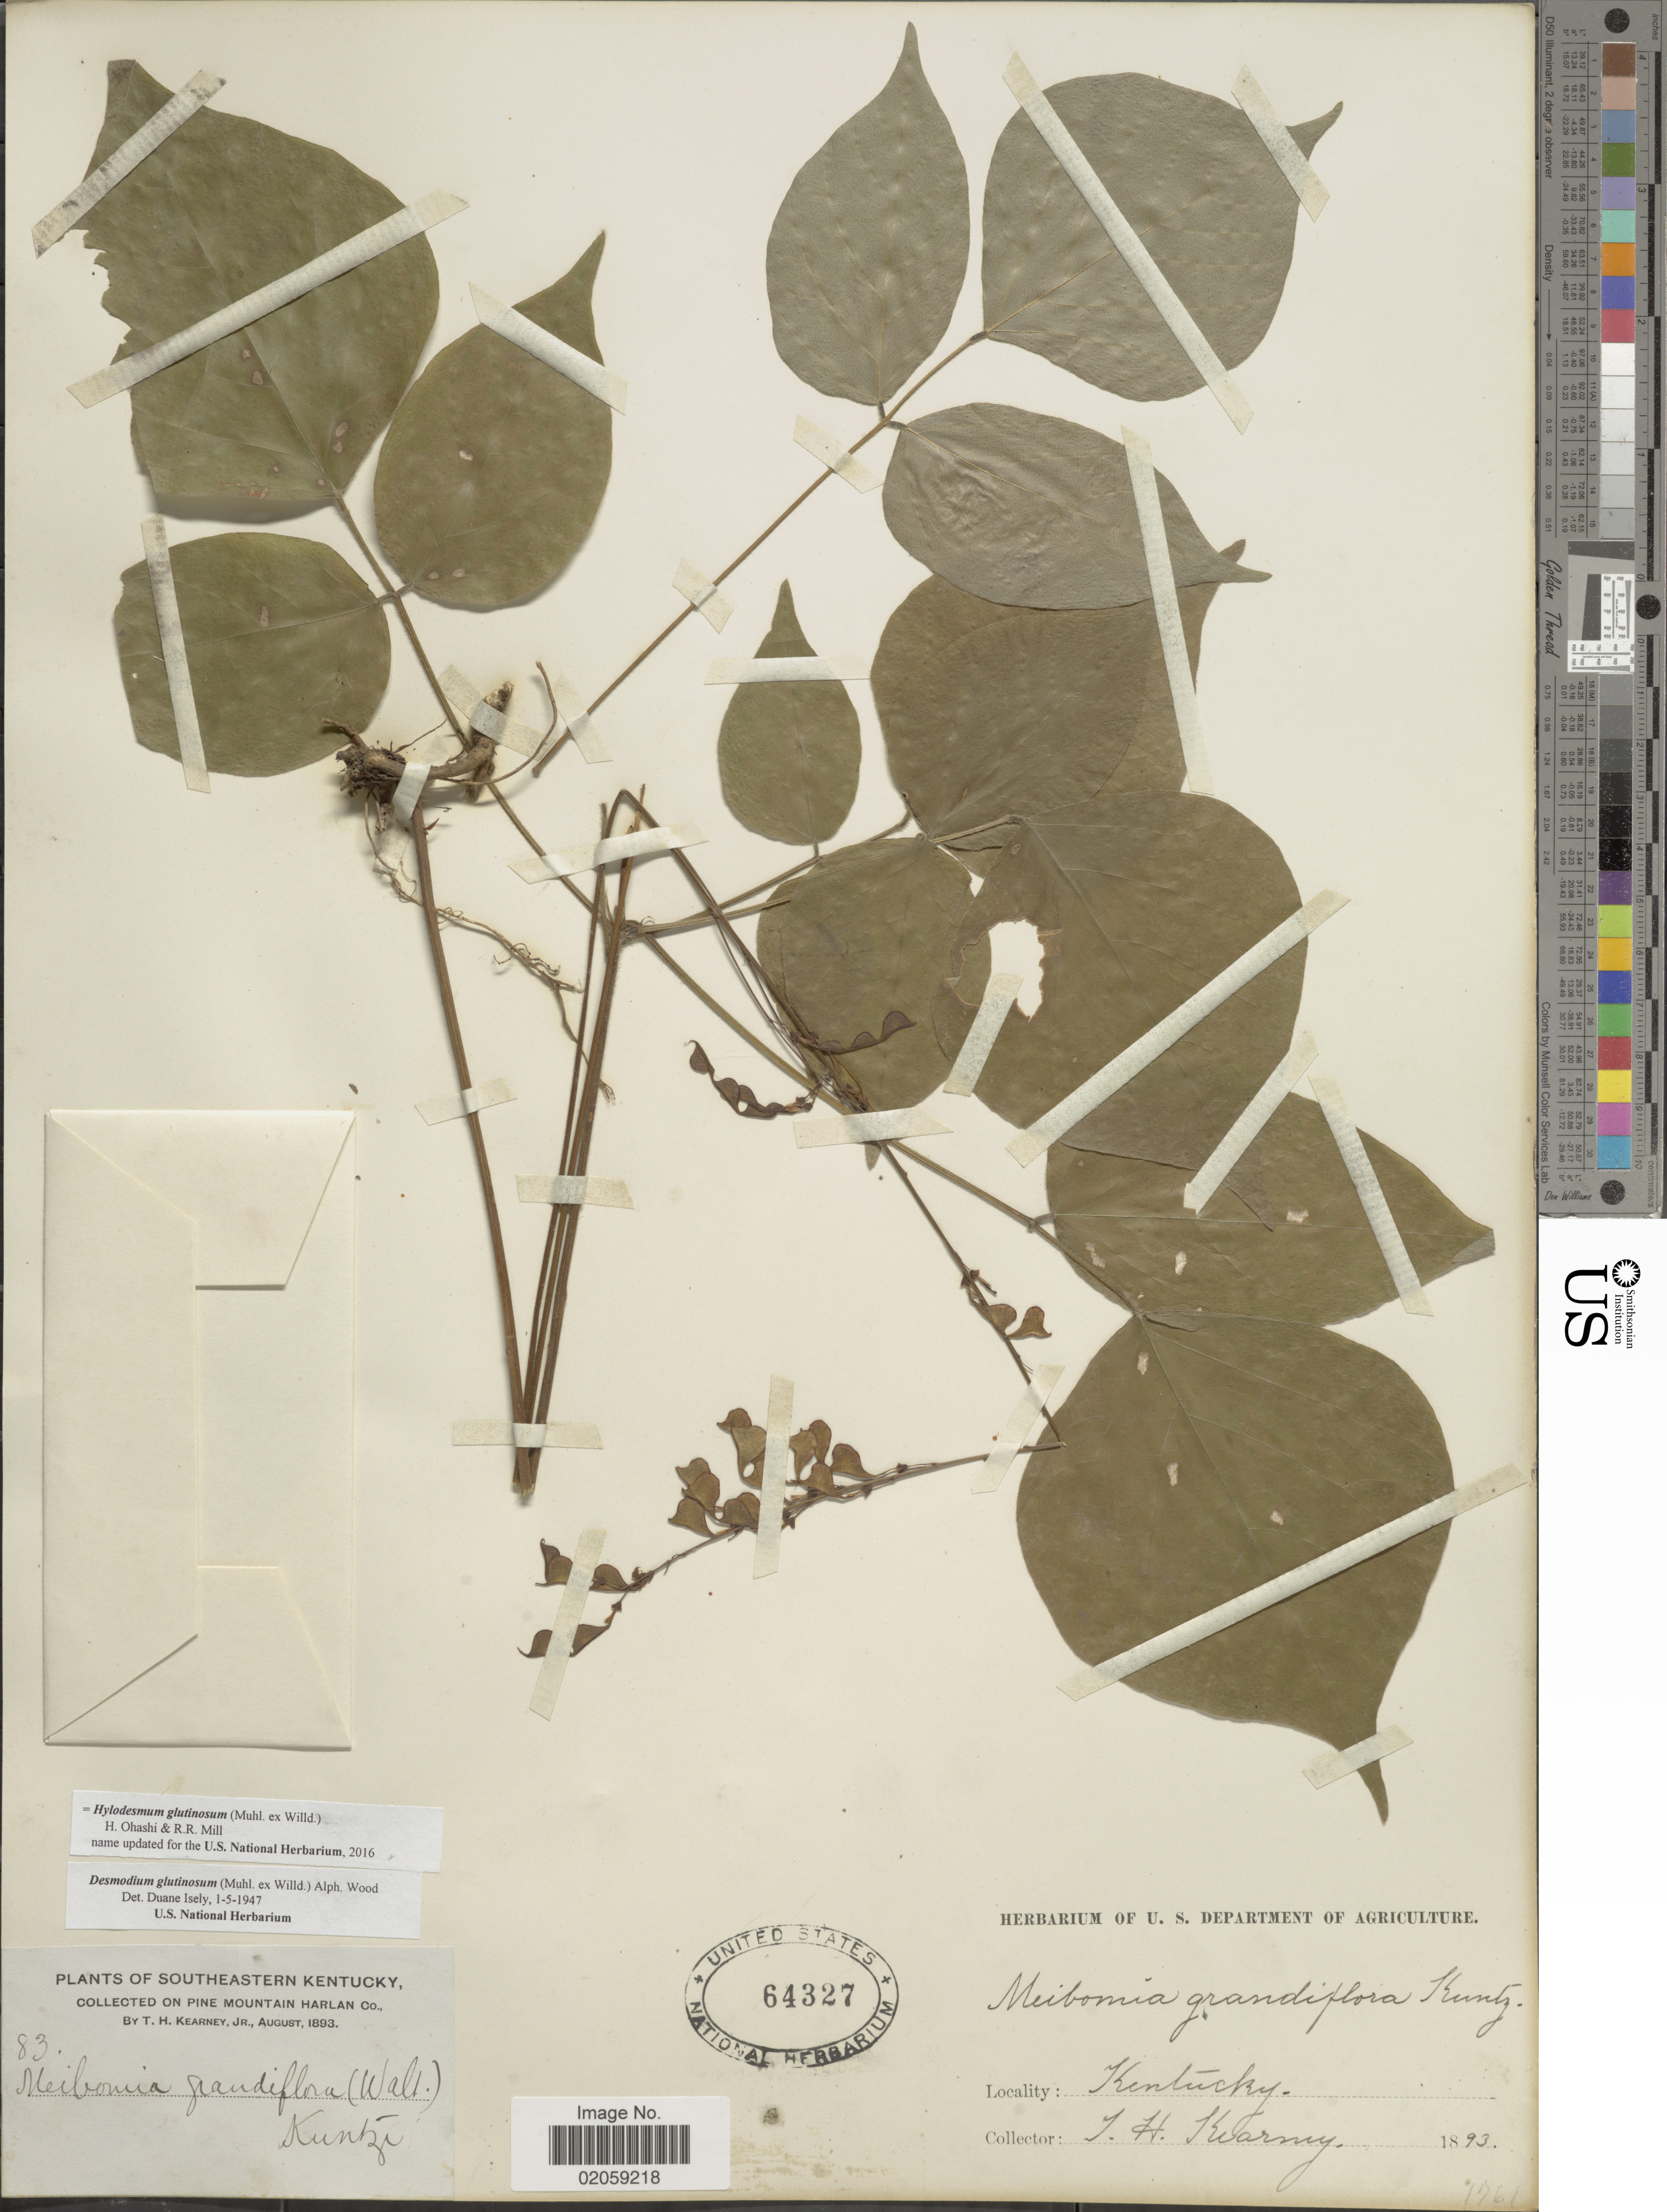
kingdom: Plantae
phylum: Tracheophyta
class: Magnoliopsida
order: Fabales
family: Fabaceae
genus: Hylodesmum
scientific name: Hylodesmum glutinosum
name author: (Muhl. ex Willd.) H. Ohashi & R.R. Mill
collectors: T. H. Kearney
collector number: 83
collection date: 1893-08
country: United States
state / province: Kentucky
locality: Southeastern Kentucky, Pine Mountain Harlan Co.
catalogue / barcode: US 64327